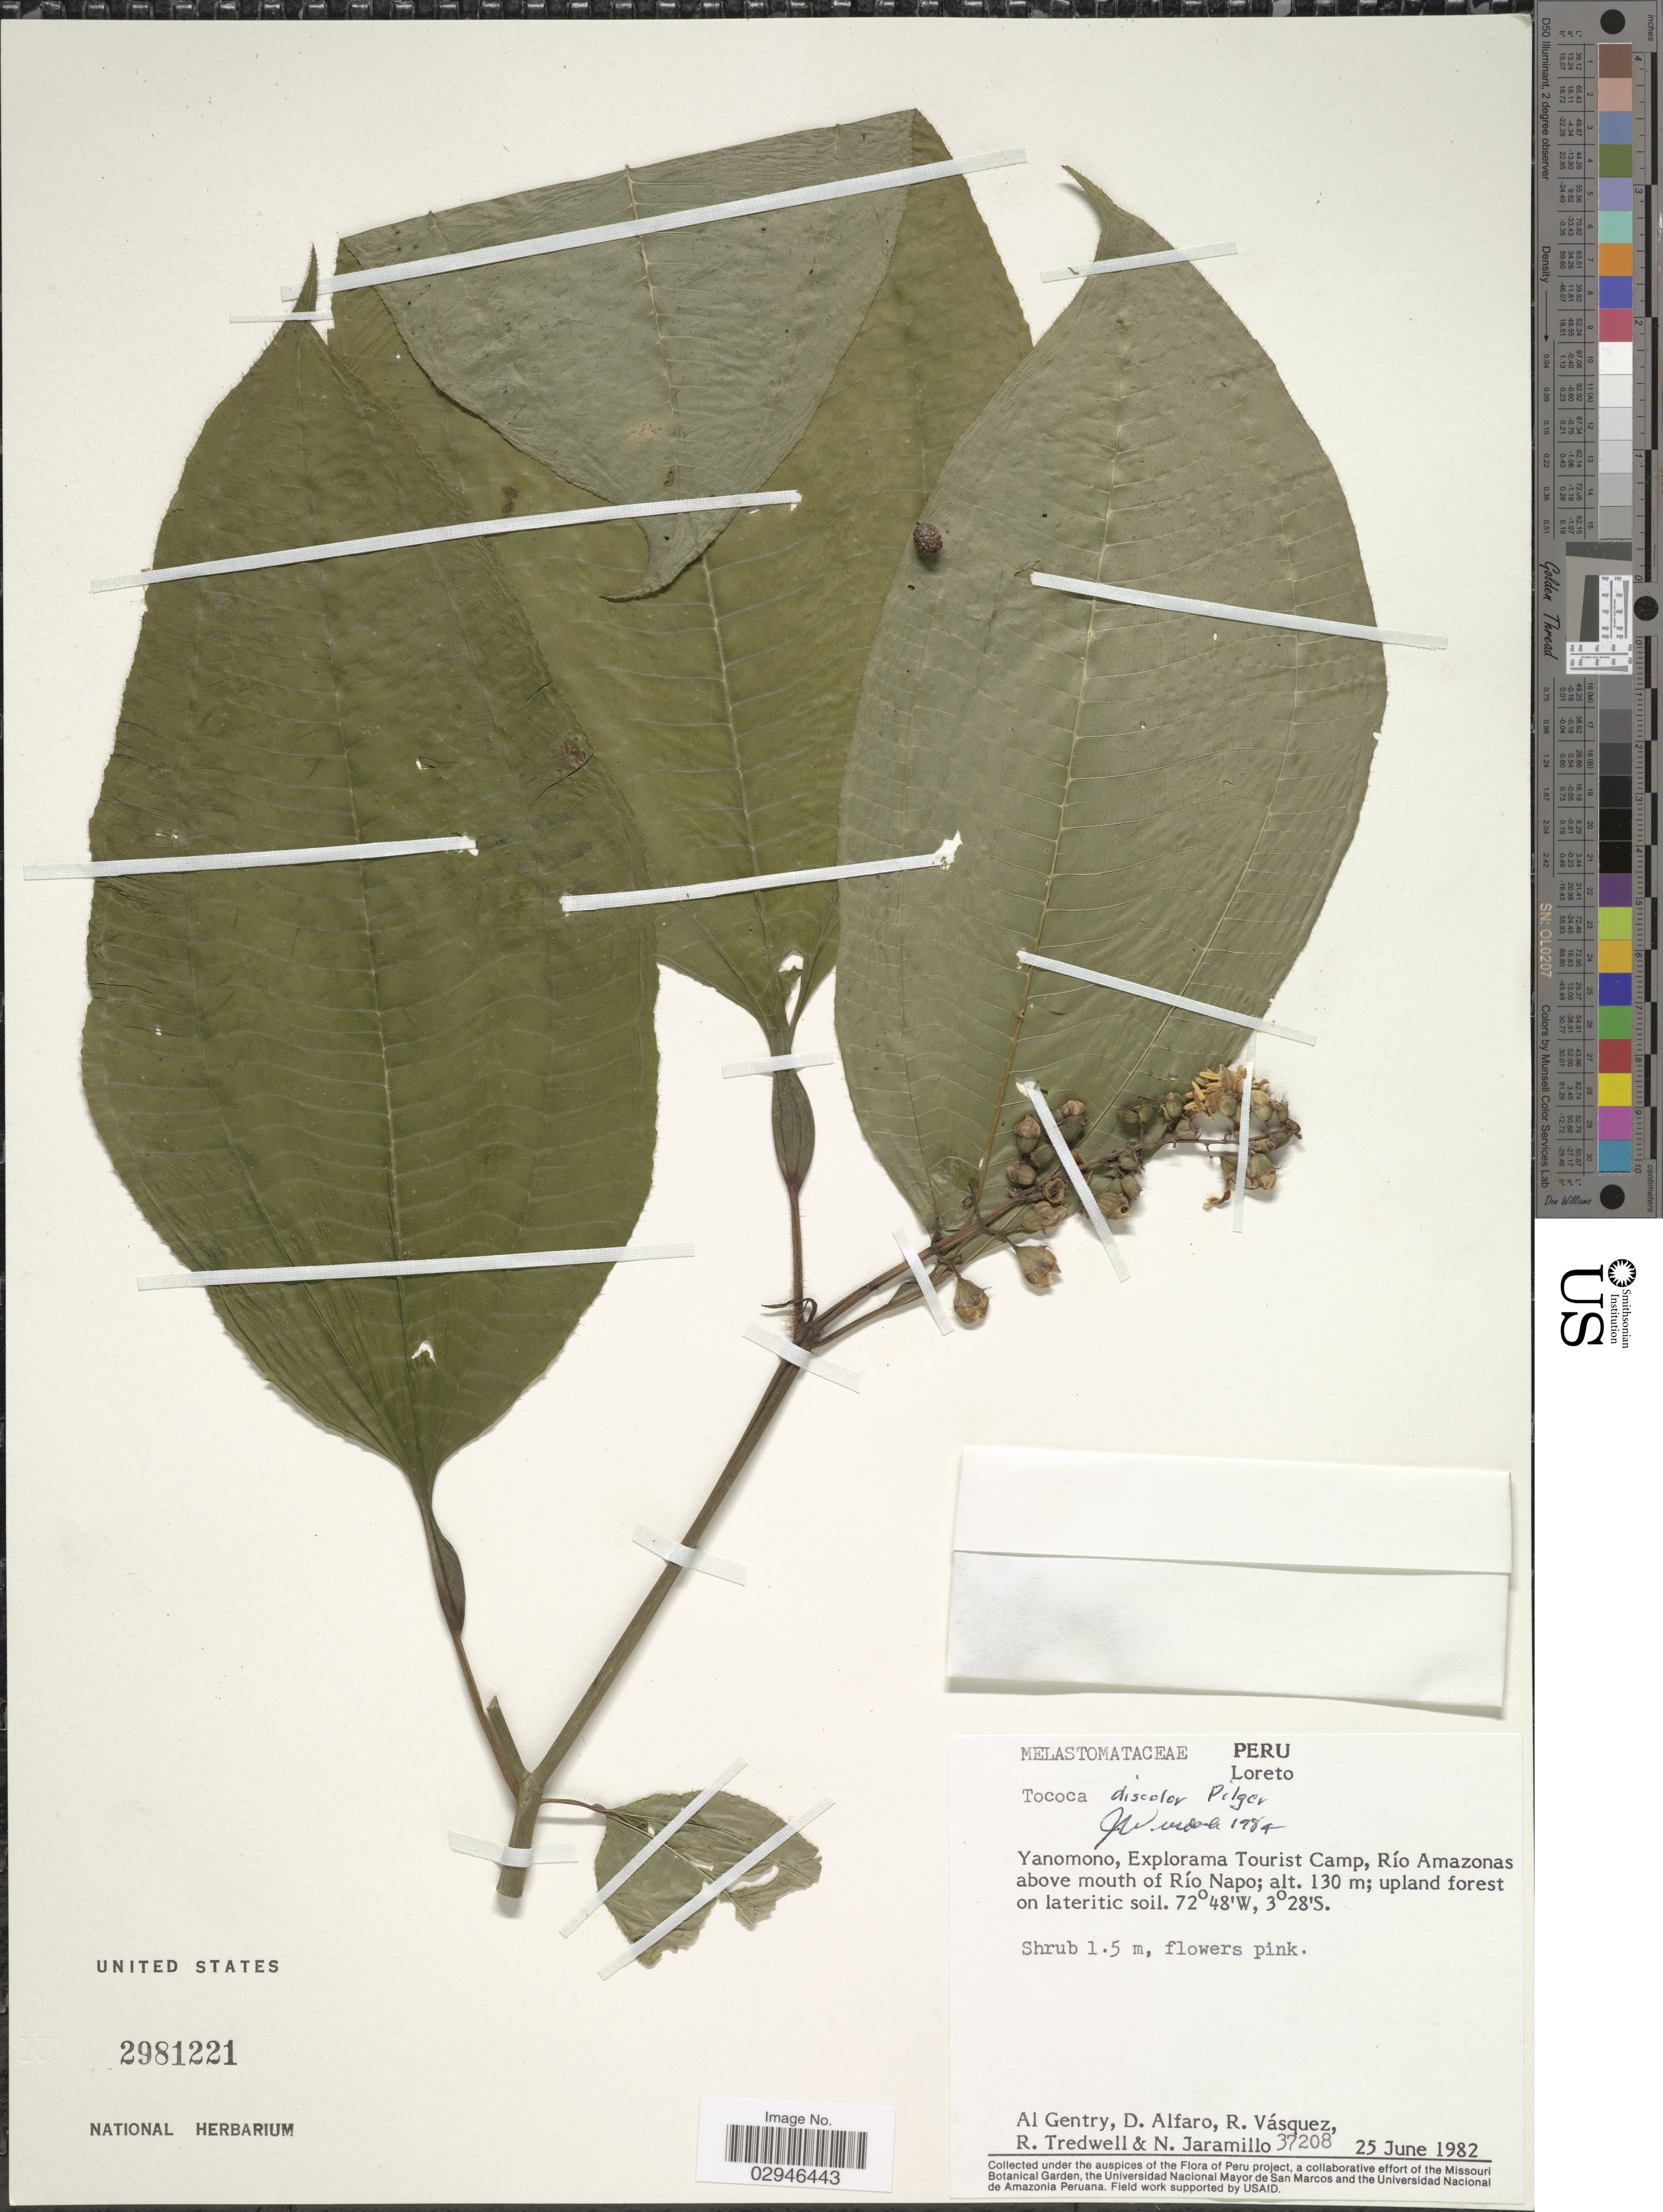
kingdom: Plantae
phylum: Tracheophyta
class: Magnoliopsida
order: Myrtales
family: Melastomataceae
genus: Tococa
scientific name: Tococa discolor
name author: Pilg.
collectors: A. H. Gentry, D. Alfaro, R. Vásquez, R. Tredwell & N. Jaramillo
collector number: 37208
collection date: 1982-06-25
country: Peru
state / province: Loreto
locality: Yanomono, Explorama Tourist Camp, Río Amazonas above mouth of Río Napo.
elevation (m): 130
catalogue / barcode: US 2981221